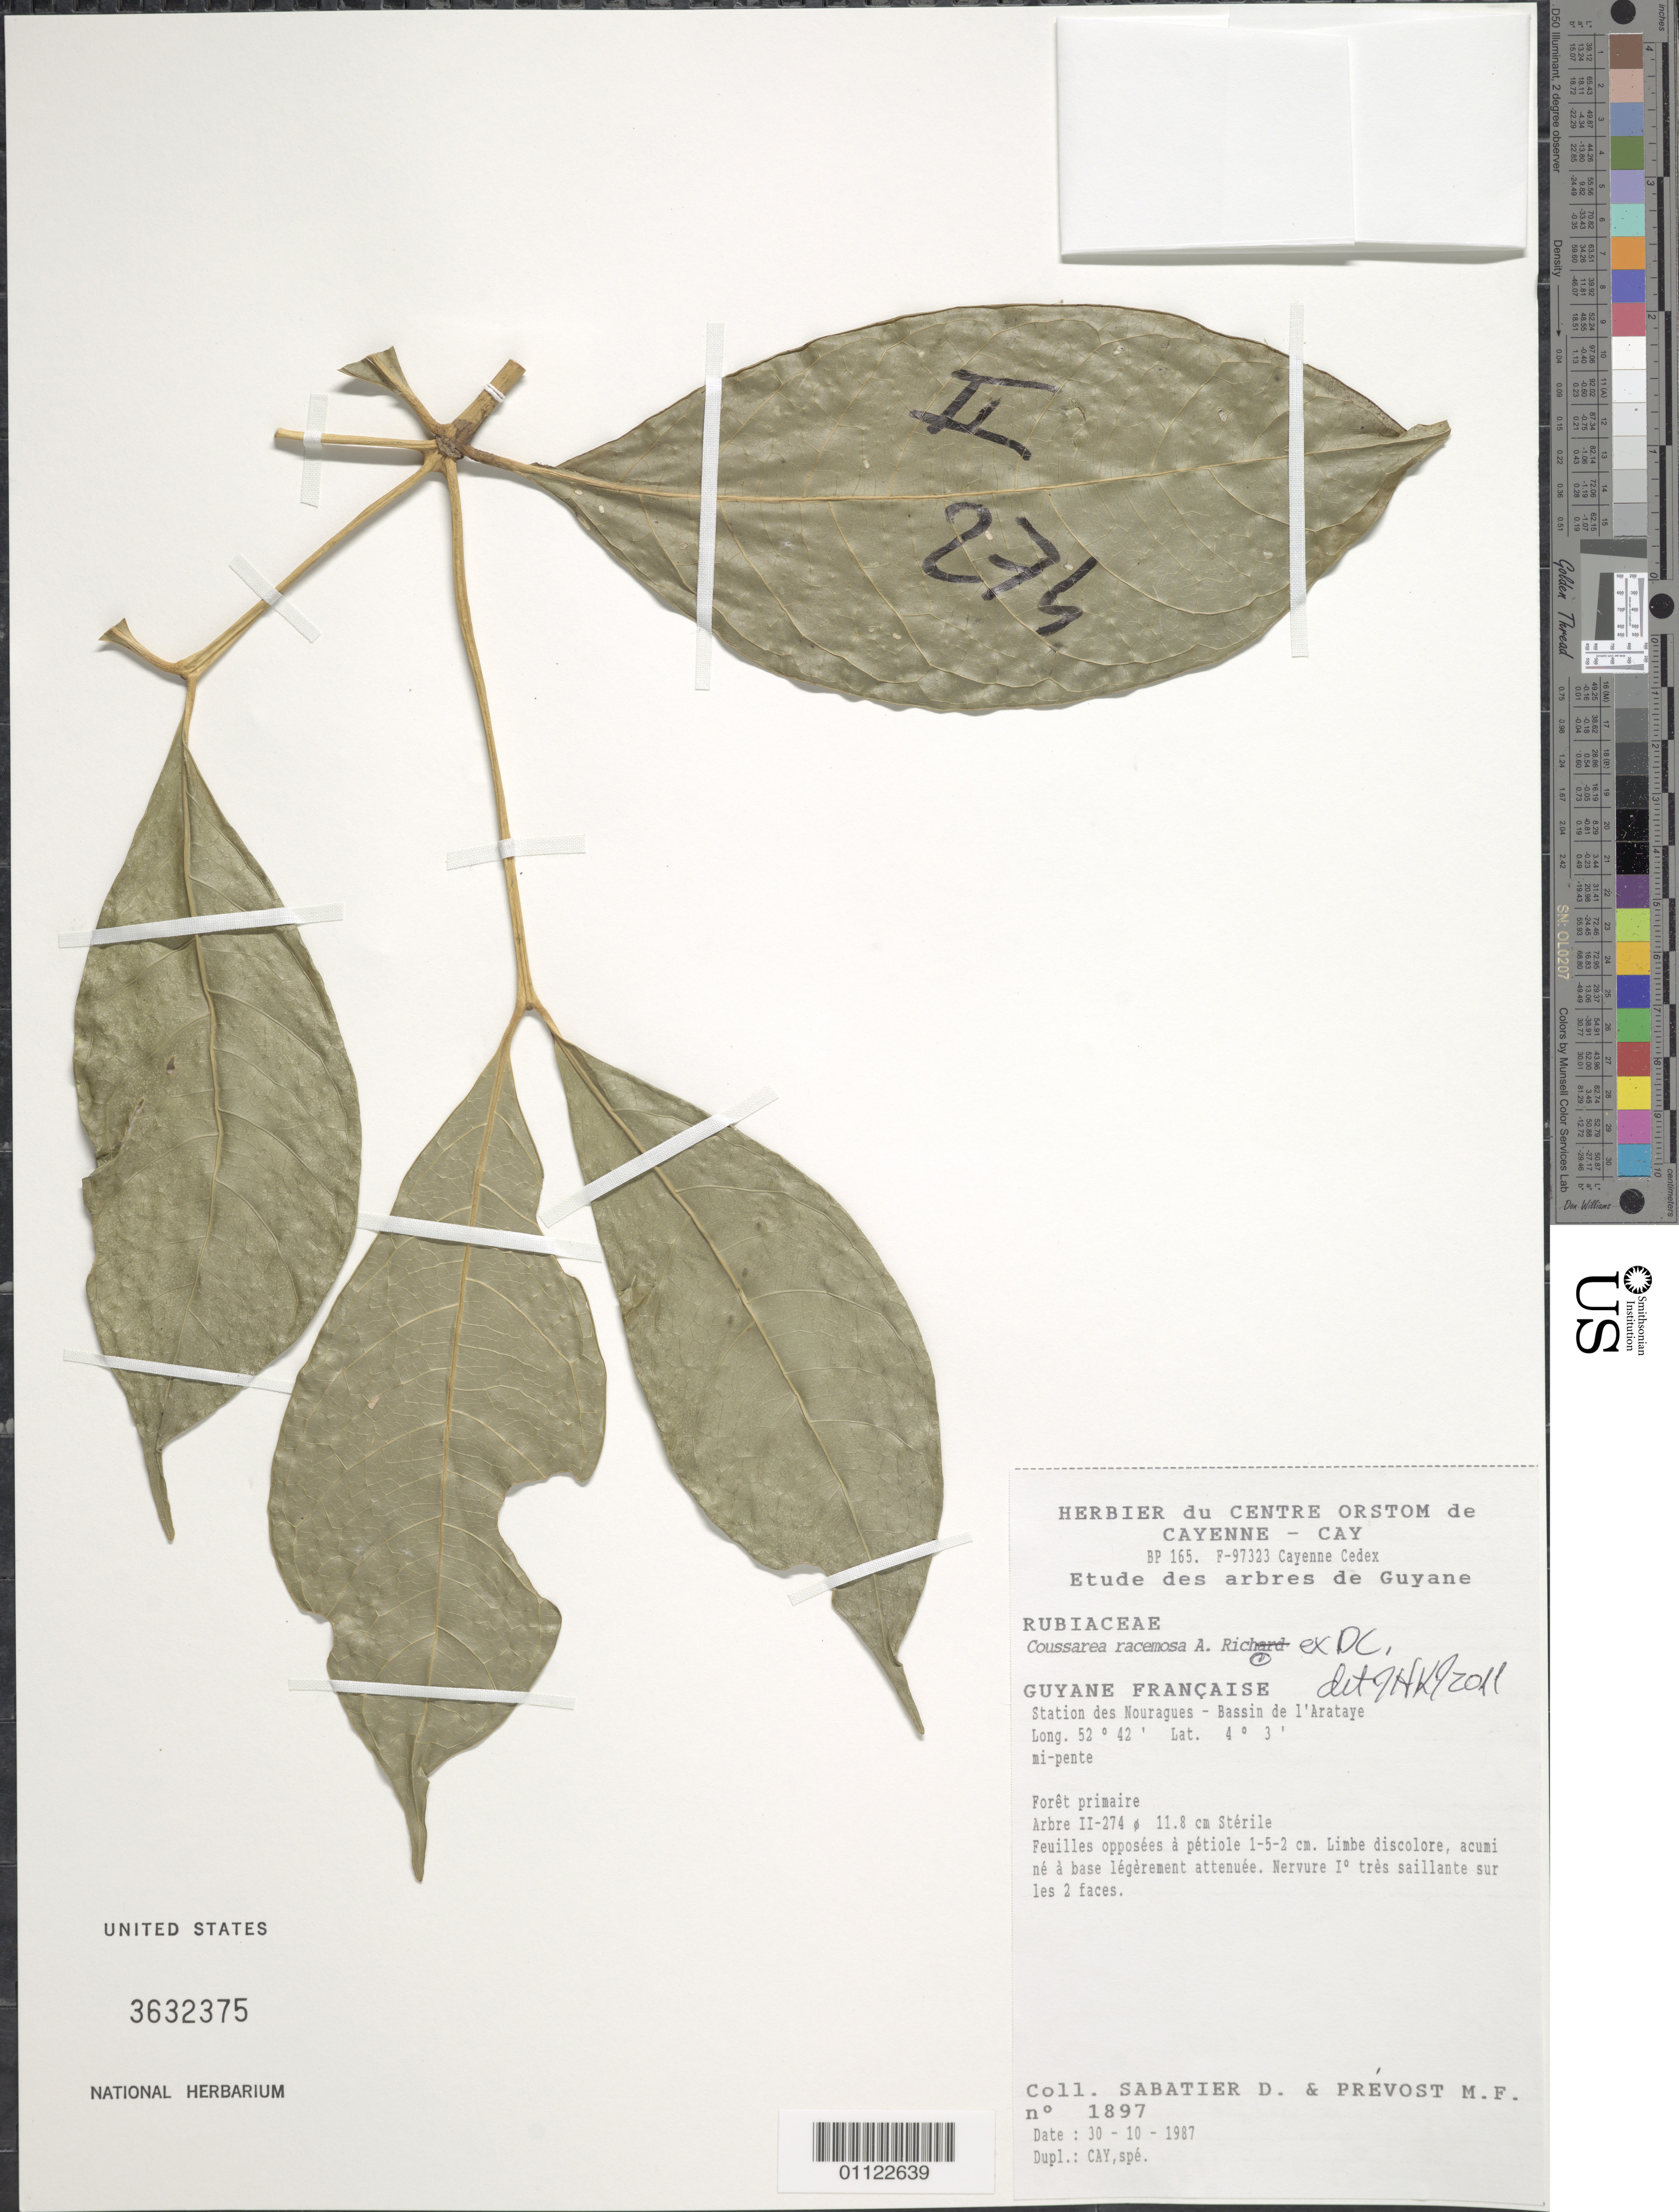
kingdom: Plantae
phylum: Tracheophyta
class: Magnoliopsida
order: Gentianales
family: Rubiaceae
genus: Coussarea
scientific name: Coussarea racemosa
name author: A. Rich.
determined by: Kirkbride, J. H.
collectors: D. Sabatier & M.-F. Prévost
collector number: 1897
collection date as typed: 30-Oct-87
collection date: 1987-10-30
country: French Guiana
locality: Station des Nouragues, Bassin de l'Approuague, Arataye, mi-pente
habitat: Primary forest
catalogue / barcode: US 3632375